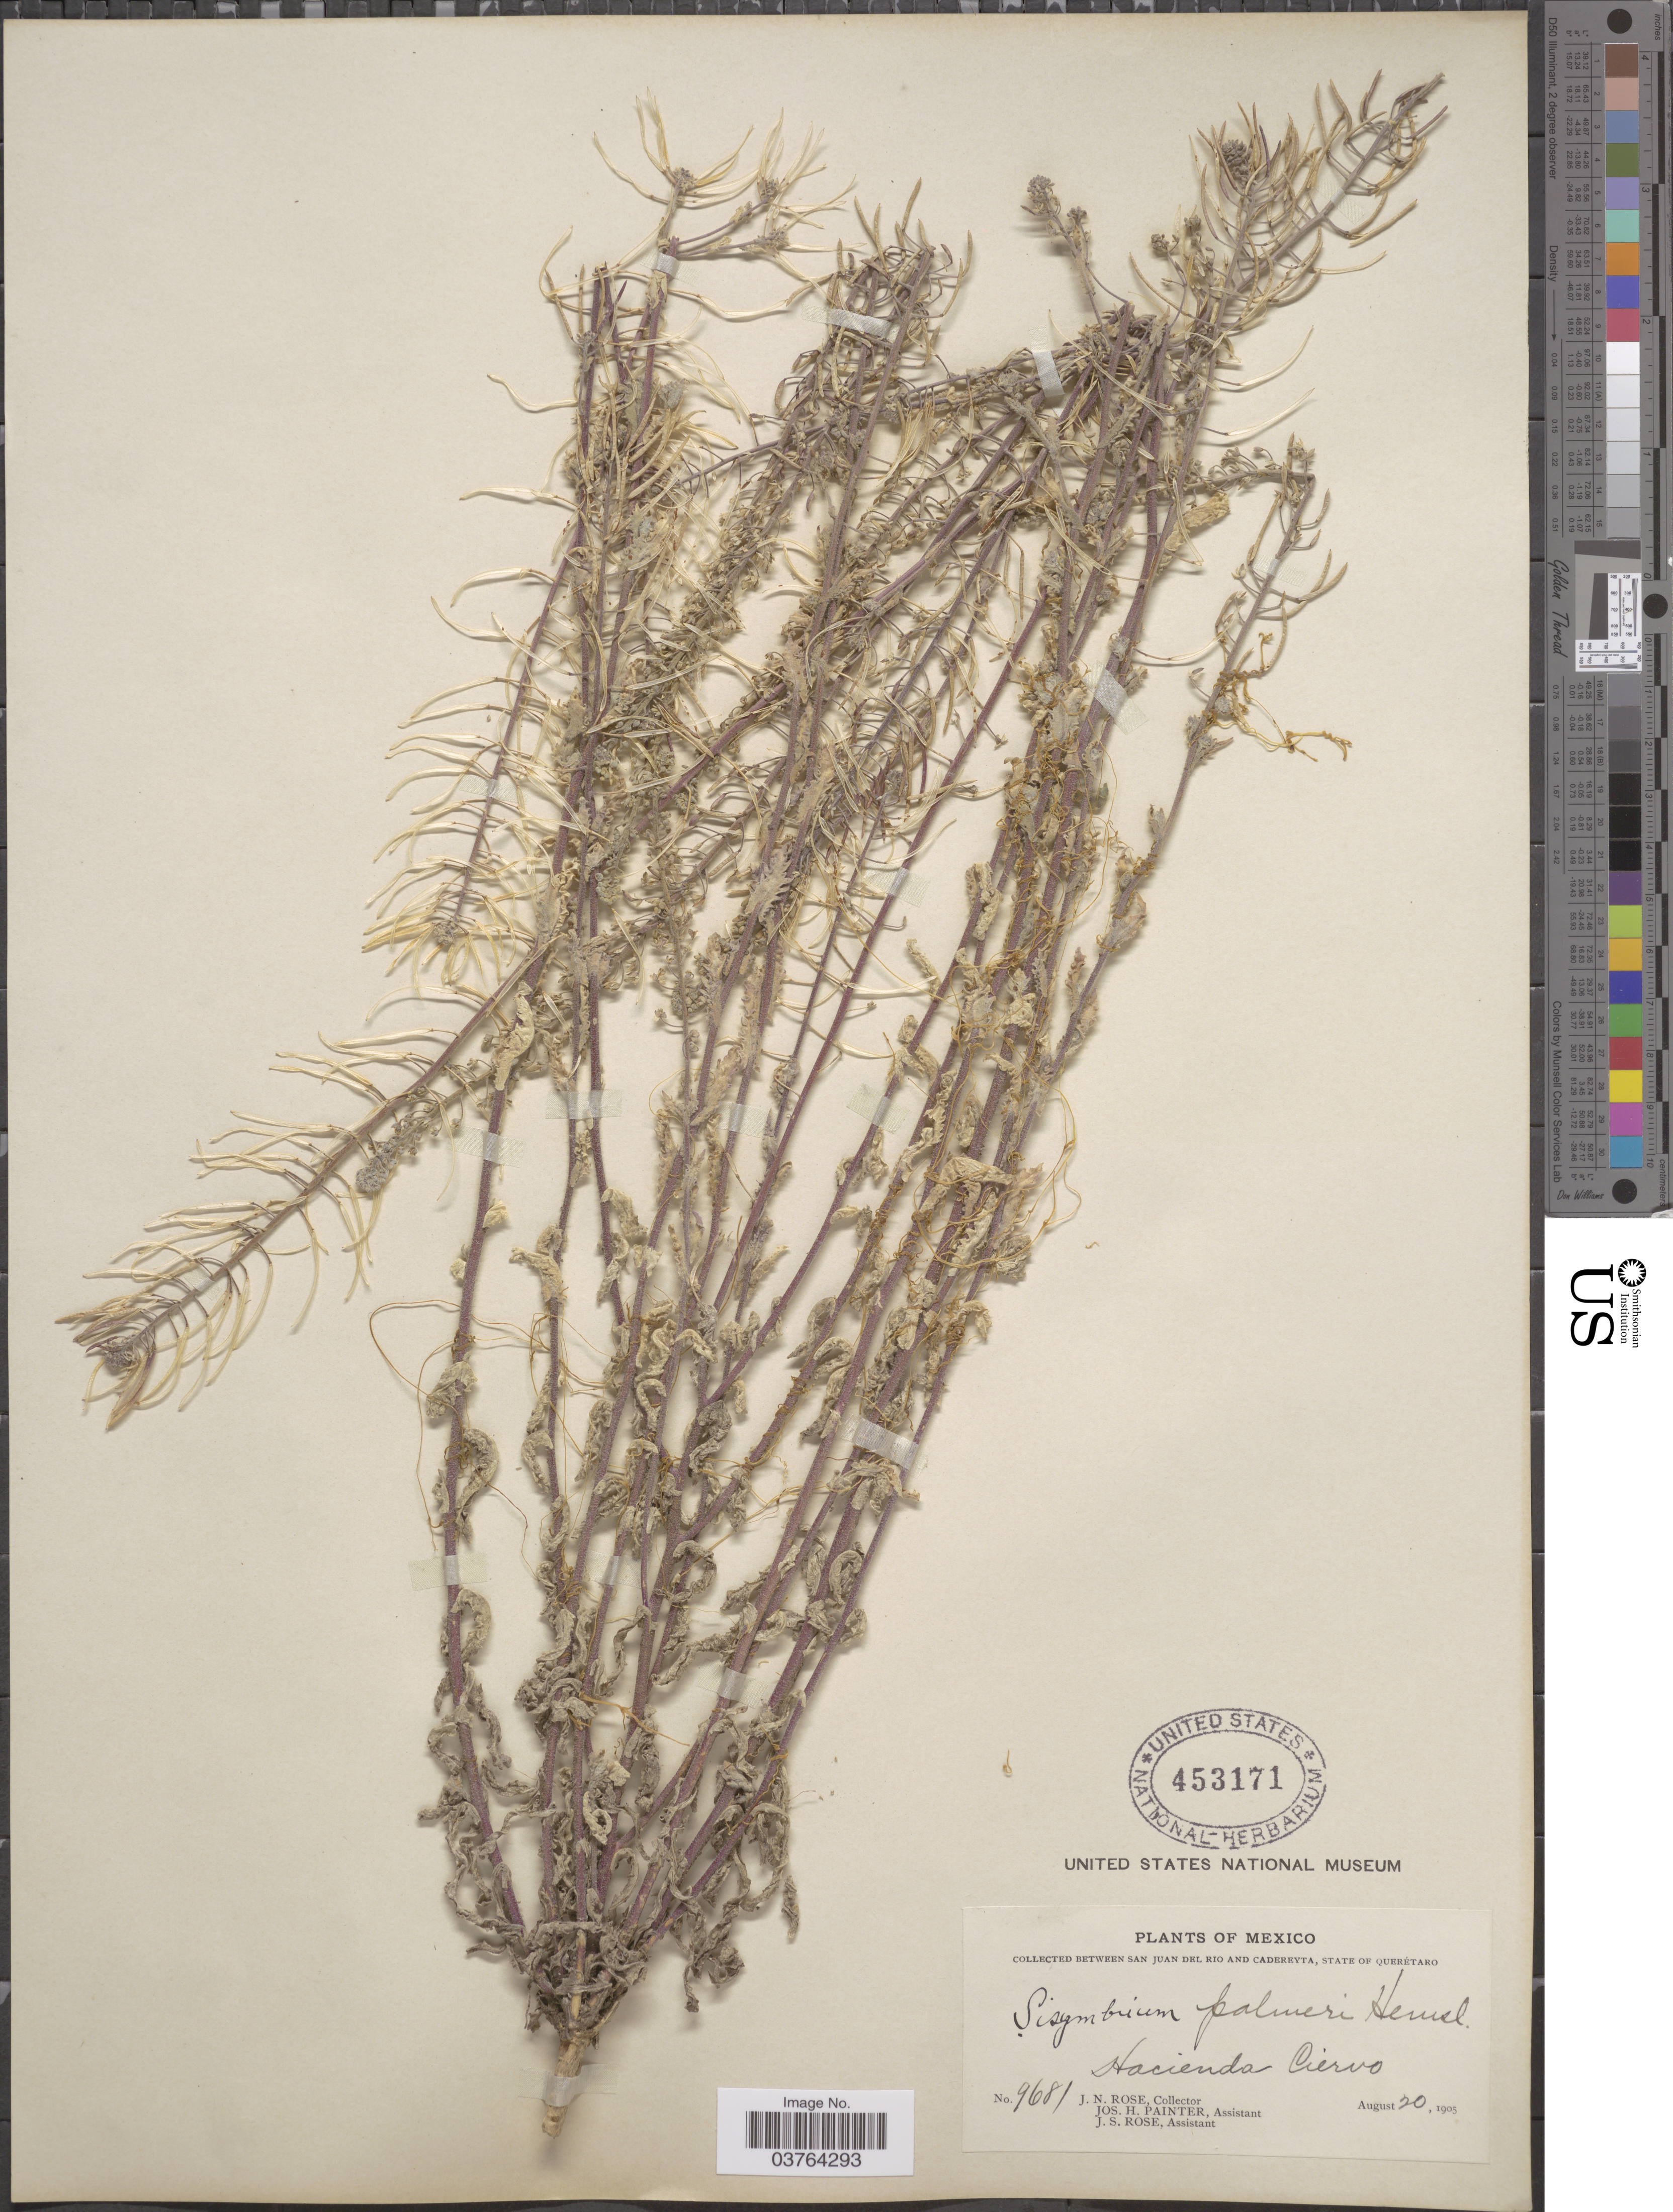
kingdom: Plantae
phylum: Tracheophyta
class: Magnoliopsida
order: Brassicales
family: Brassicaceae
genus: Halimolobos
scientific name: Halimolobos palmeri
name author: (Hemsl.) O.E. Schulz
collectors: J. N. Rose, J. H. Painter & J. S. Rose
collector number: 9681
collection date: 1905-08-20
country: Mexico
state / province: Querétaro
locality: Between San Juan del Rio and Cadereyta. Hacienda Ciervo.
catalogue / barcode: US 453171